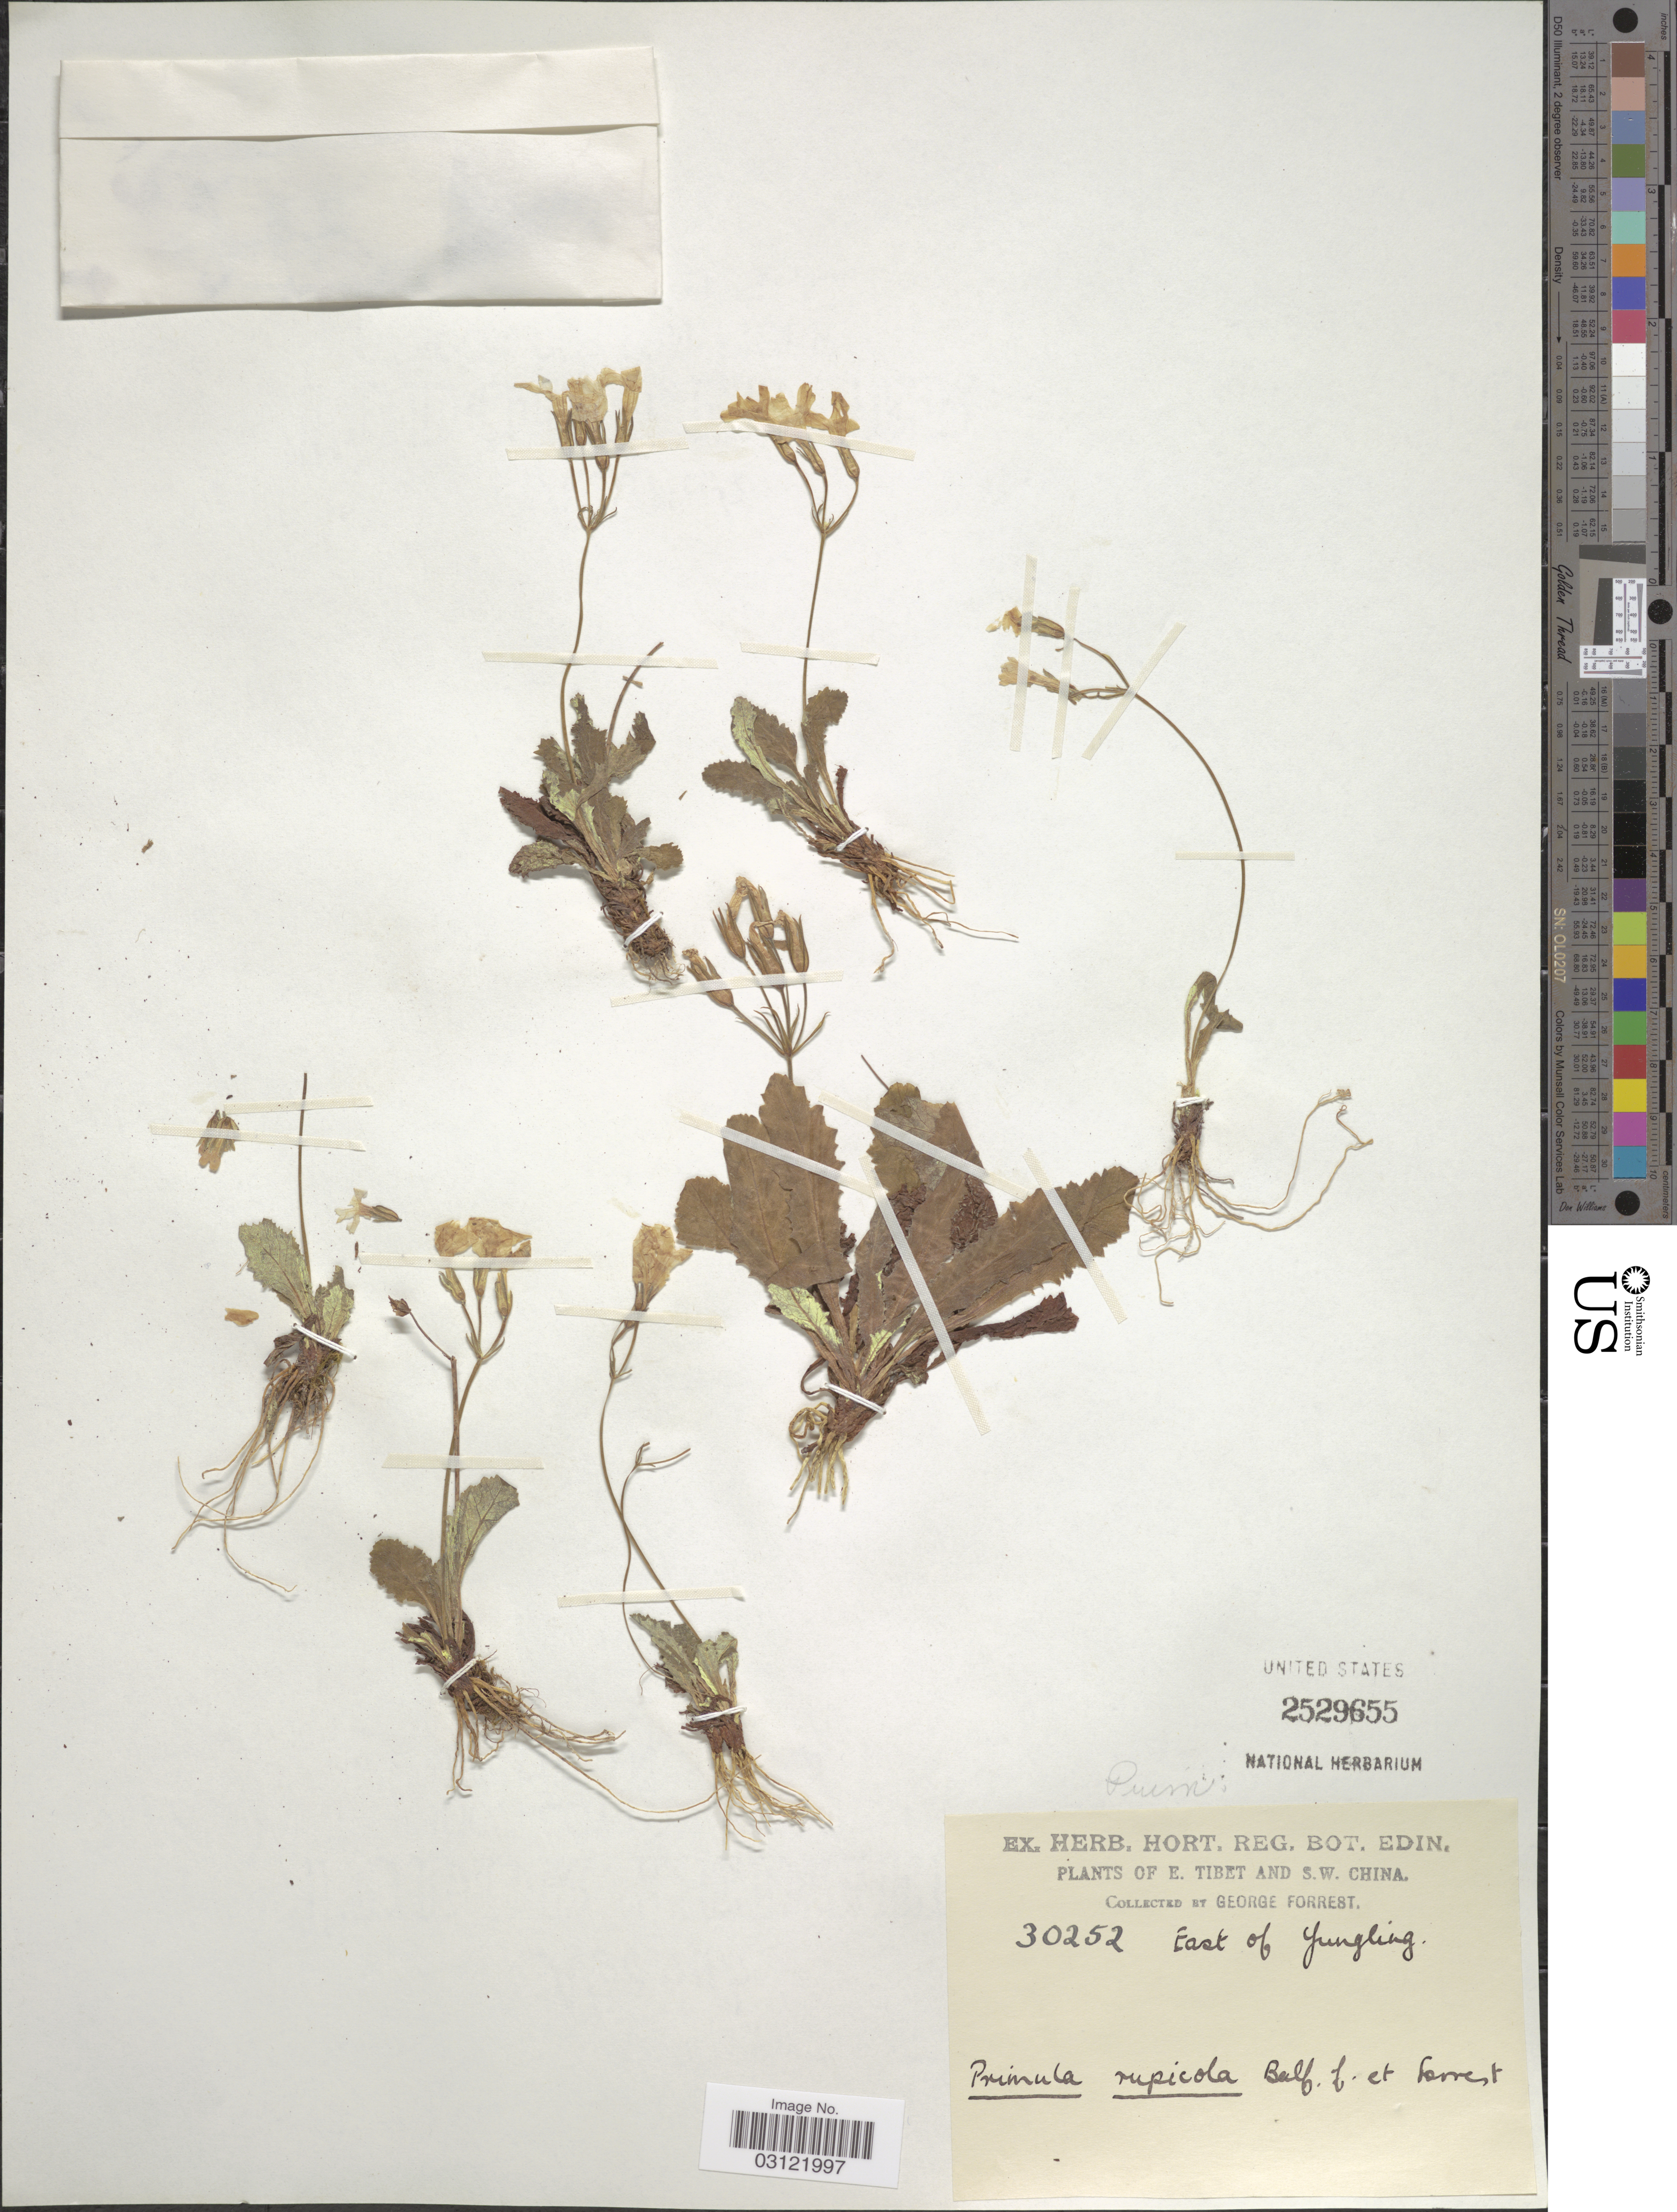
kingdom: Plantae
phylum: Tracheophyta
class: Magnoliopsida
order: Ericales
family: Primulaceae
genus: Primula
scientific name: Primula rupicola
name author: Balf. f. & Forrest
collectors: G. Forrest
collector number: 30252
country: China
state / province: Xizang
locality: E. Tibet and S.W. China. East of Yungling.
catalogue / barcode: US 2529655